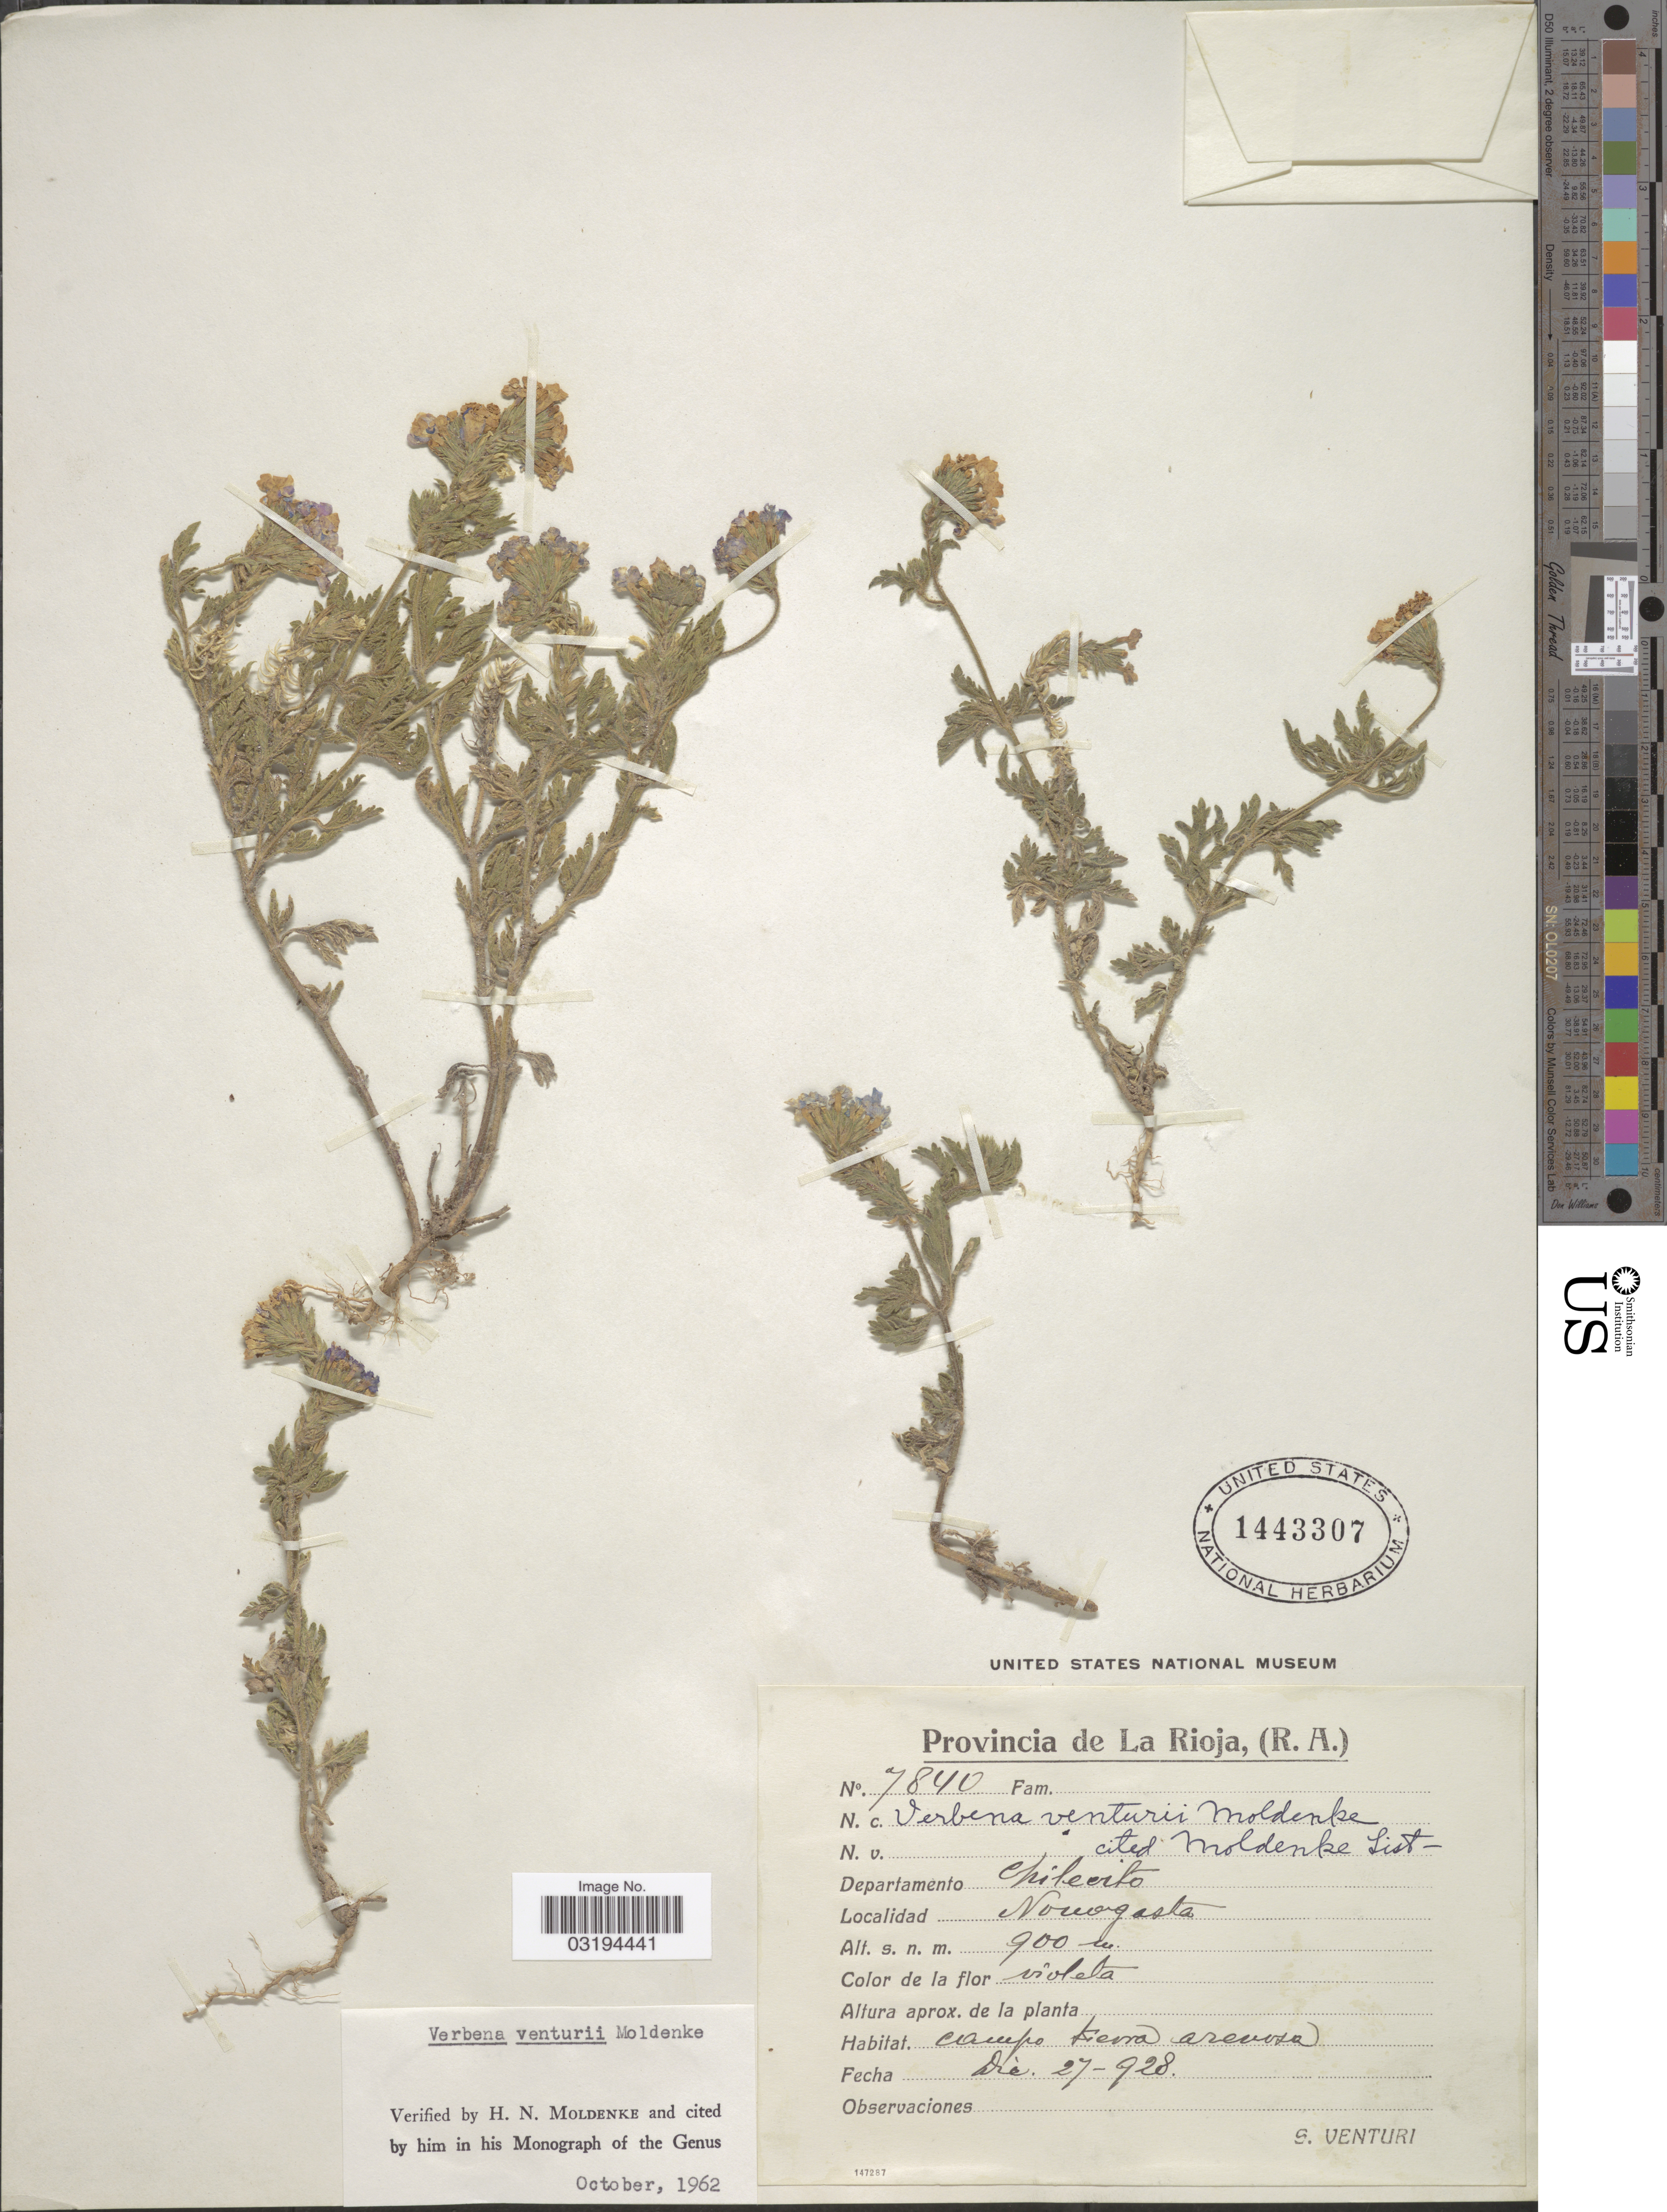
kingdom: Plantae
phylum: Tracheophyta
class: Magnoliopsida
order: Lamiales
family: Verbenaceae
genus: Verbena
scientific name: Verbena venturii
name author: Moldenke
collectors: S. Venturi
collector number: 7840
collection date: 1928-12-27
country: Argentina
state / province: La Rioja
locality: Departamento Chilecito, Nonagasta.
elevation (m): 900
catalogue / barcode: US 1443307